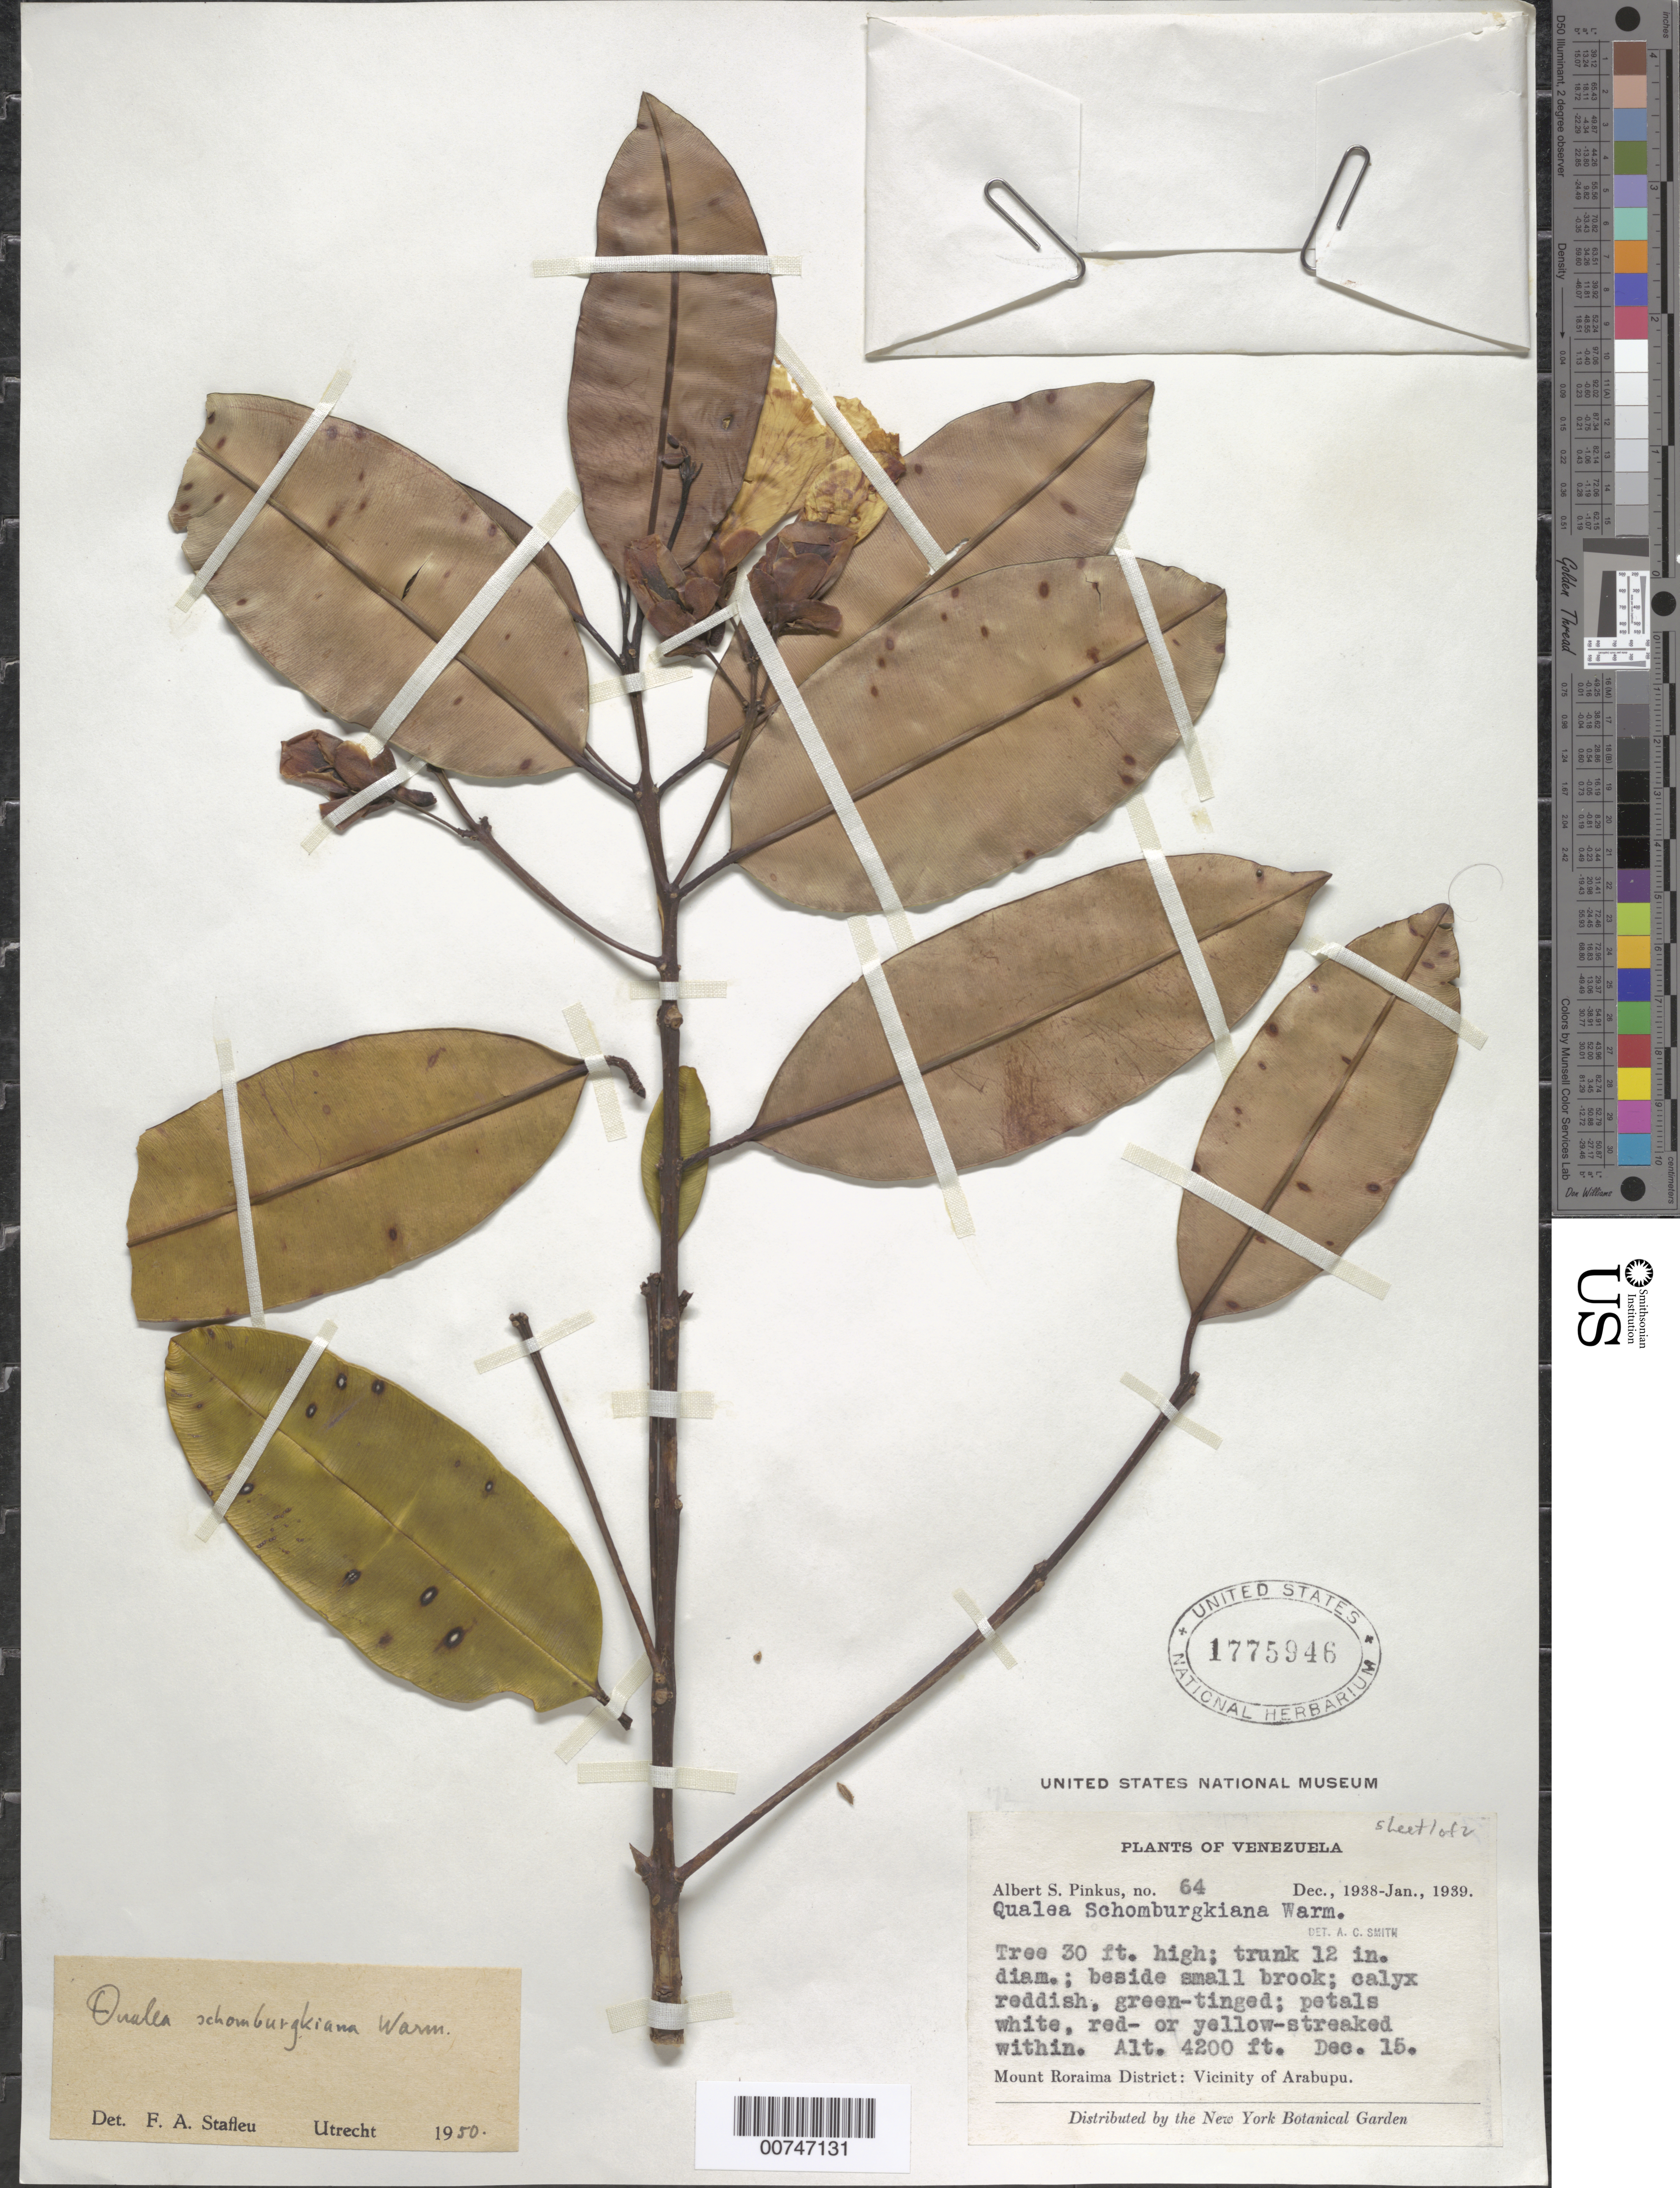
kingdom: Plantae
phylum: Tracheophyta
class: Magnoliopsida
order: Myrtales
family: Vochysiaceae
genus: Qualea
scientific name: Qualea schomburgkiana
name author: Warm.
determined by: Stafleu, F. A.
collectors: A. Pinkus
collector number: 64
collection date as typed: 15-Dec-38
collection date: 1938-12-15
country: Venezuela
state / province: Bolívar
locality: Mt. Roraima District; vic of Arabupu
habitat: Beside small brook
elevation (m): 1280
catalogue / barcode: US 1775946